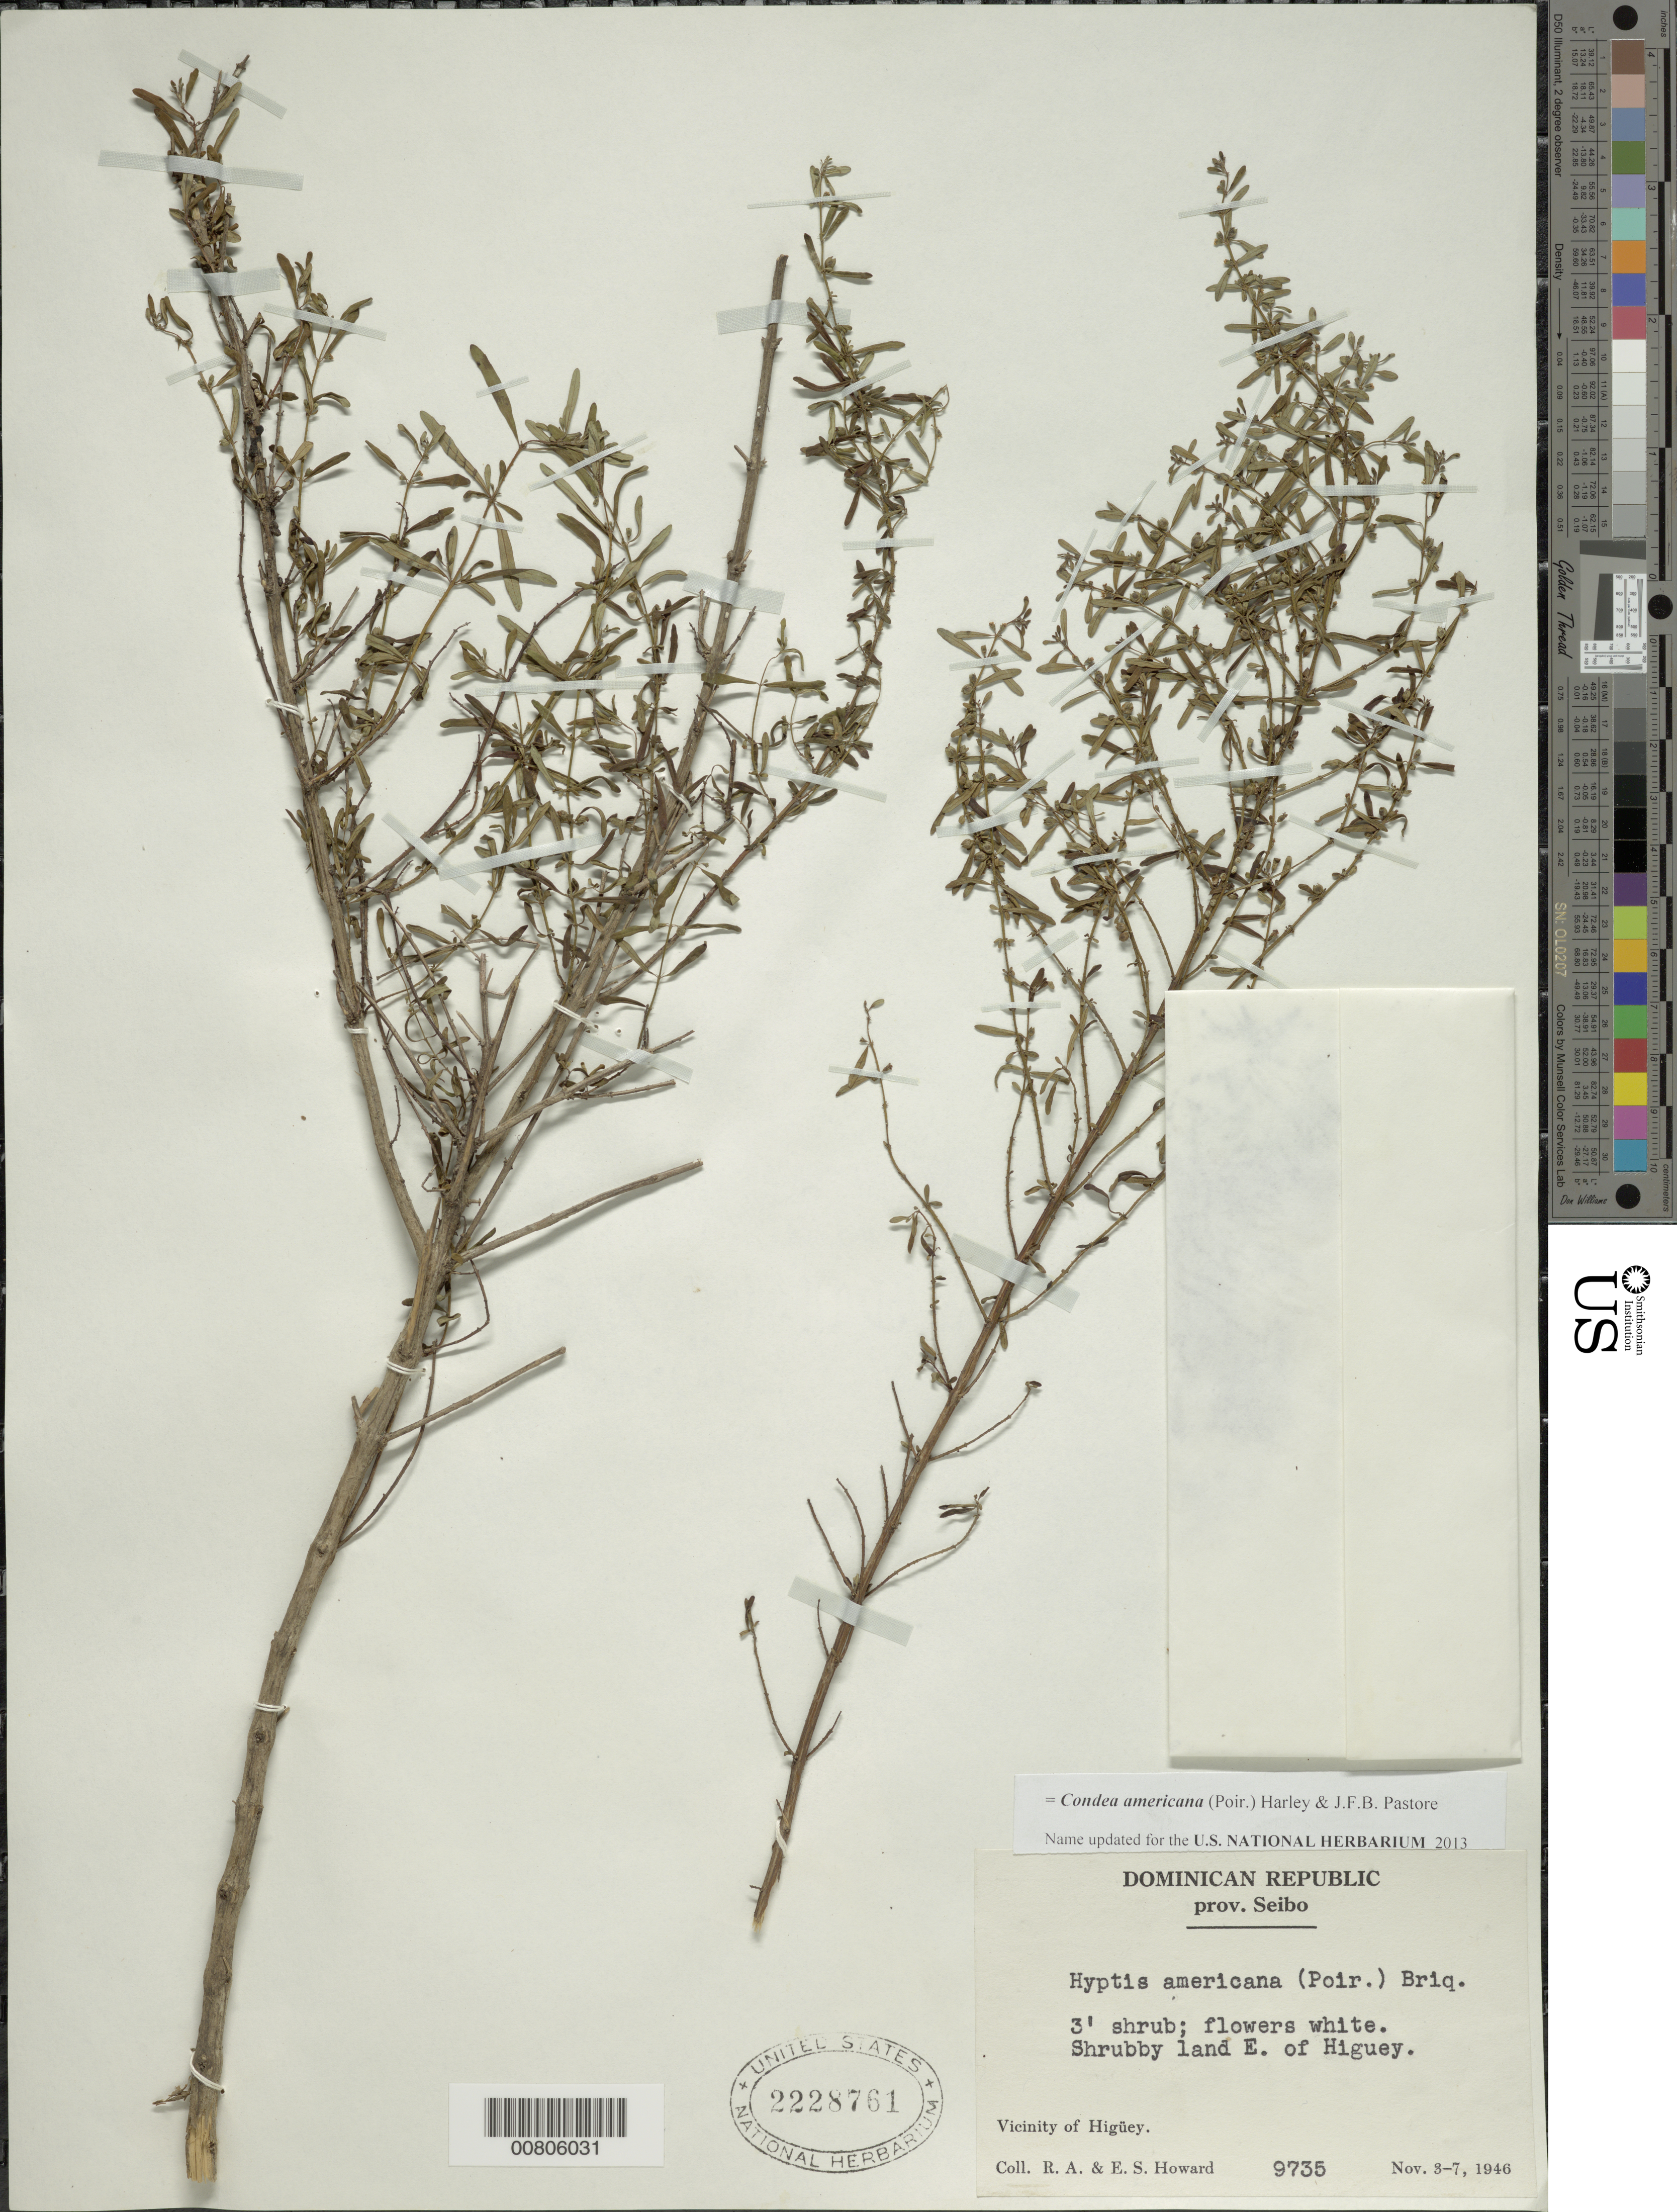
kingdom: Plantae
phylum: Tracheophyta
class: Magnoliopsida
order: Lamiales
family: Lamiaceae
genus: Condea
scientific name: Condea americana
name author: (Poir.) Harley & J.F.B. Pastore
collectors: R. A. Howard & E. S. Howard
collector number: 9735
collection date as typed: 03 Nov 1946 to 07 Nov 1946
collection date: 1946-11-03/1946-11-07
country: Dominican Republic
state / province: El Seibo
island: Hispaniola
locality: Vicinity of Higüey, E of Higüey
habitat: Shrubby land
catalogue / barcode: US 2228761